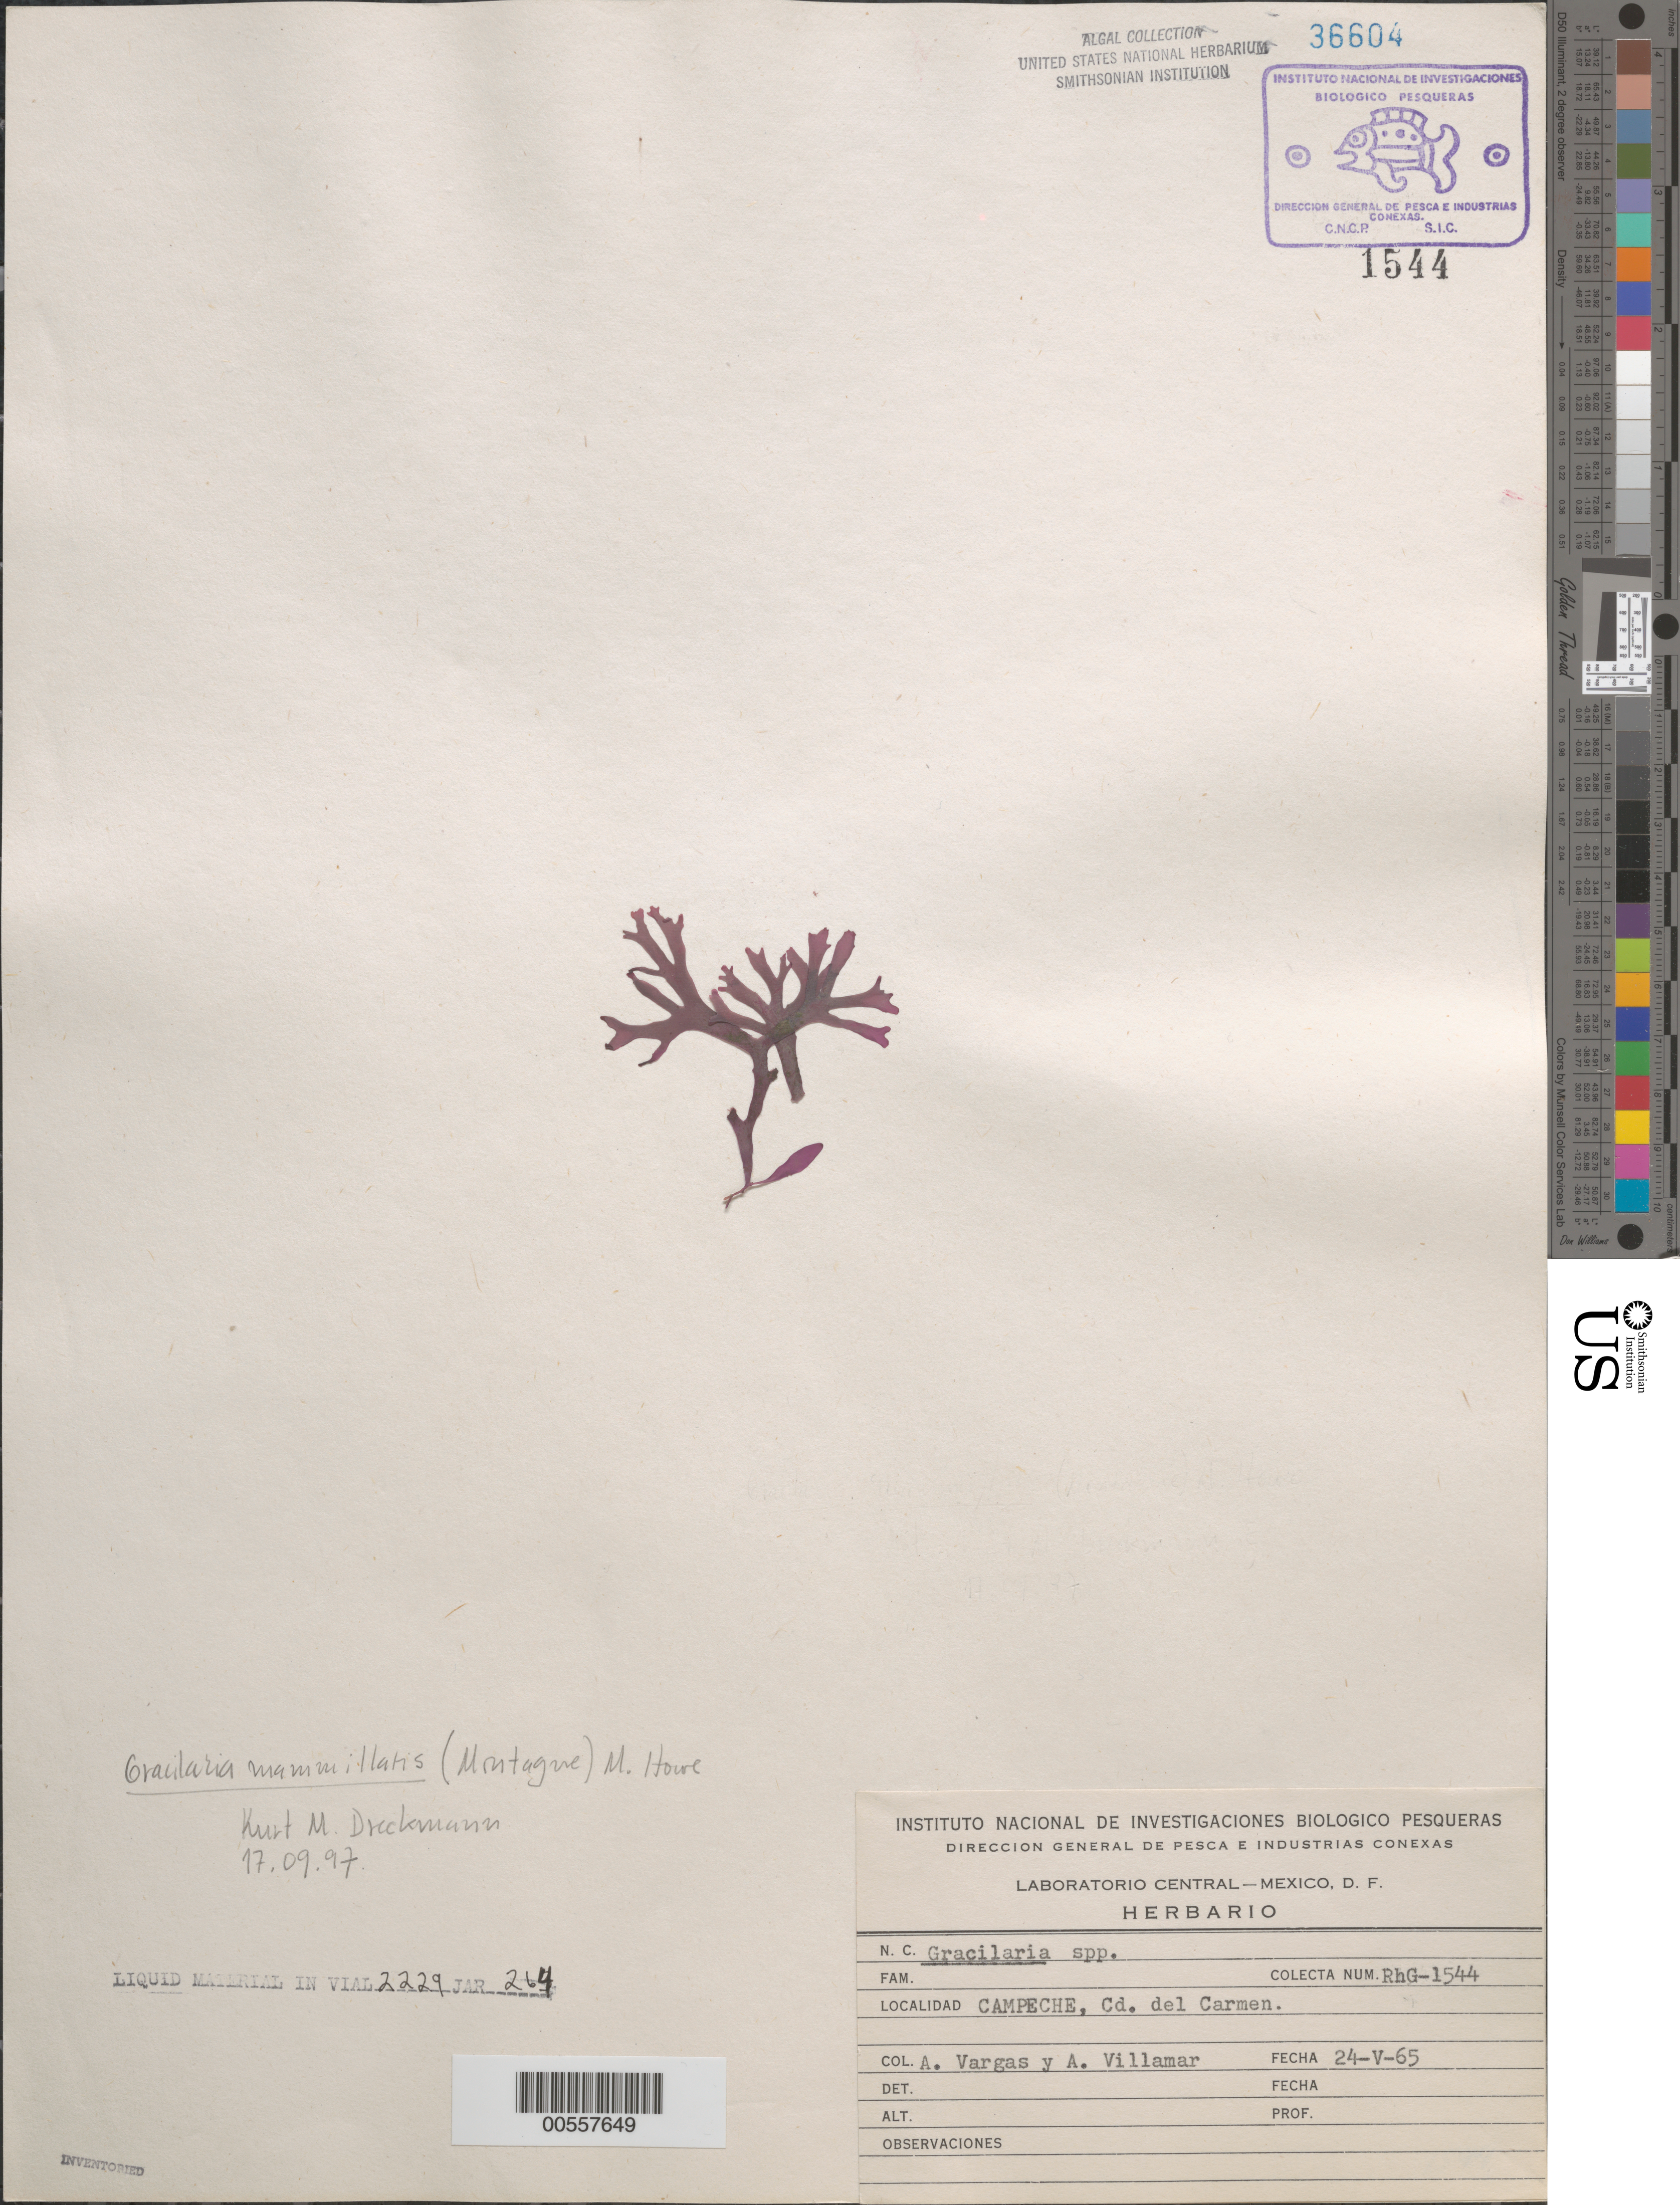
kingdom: Plantae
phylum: Rhodophyta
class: Florideophyceae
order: Gracilariales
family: Gracilariaceae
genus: Gracilaria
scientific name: Gracilaria mammillaris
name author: (Mont.) M. Howe in Britton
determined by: Druckmann, K. M.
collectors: A. Vargas N. & A. Villamar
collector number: Rhg-1544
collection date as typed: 24 May 1965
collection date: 1965-05-24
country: Mexico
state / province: Campeche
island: Isla Carmen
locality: Ciudad del Carmen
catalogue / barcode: US 36604